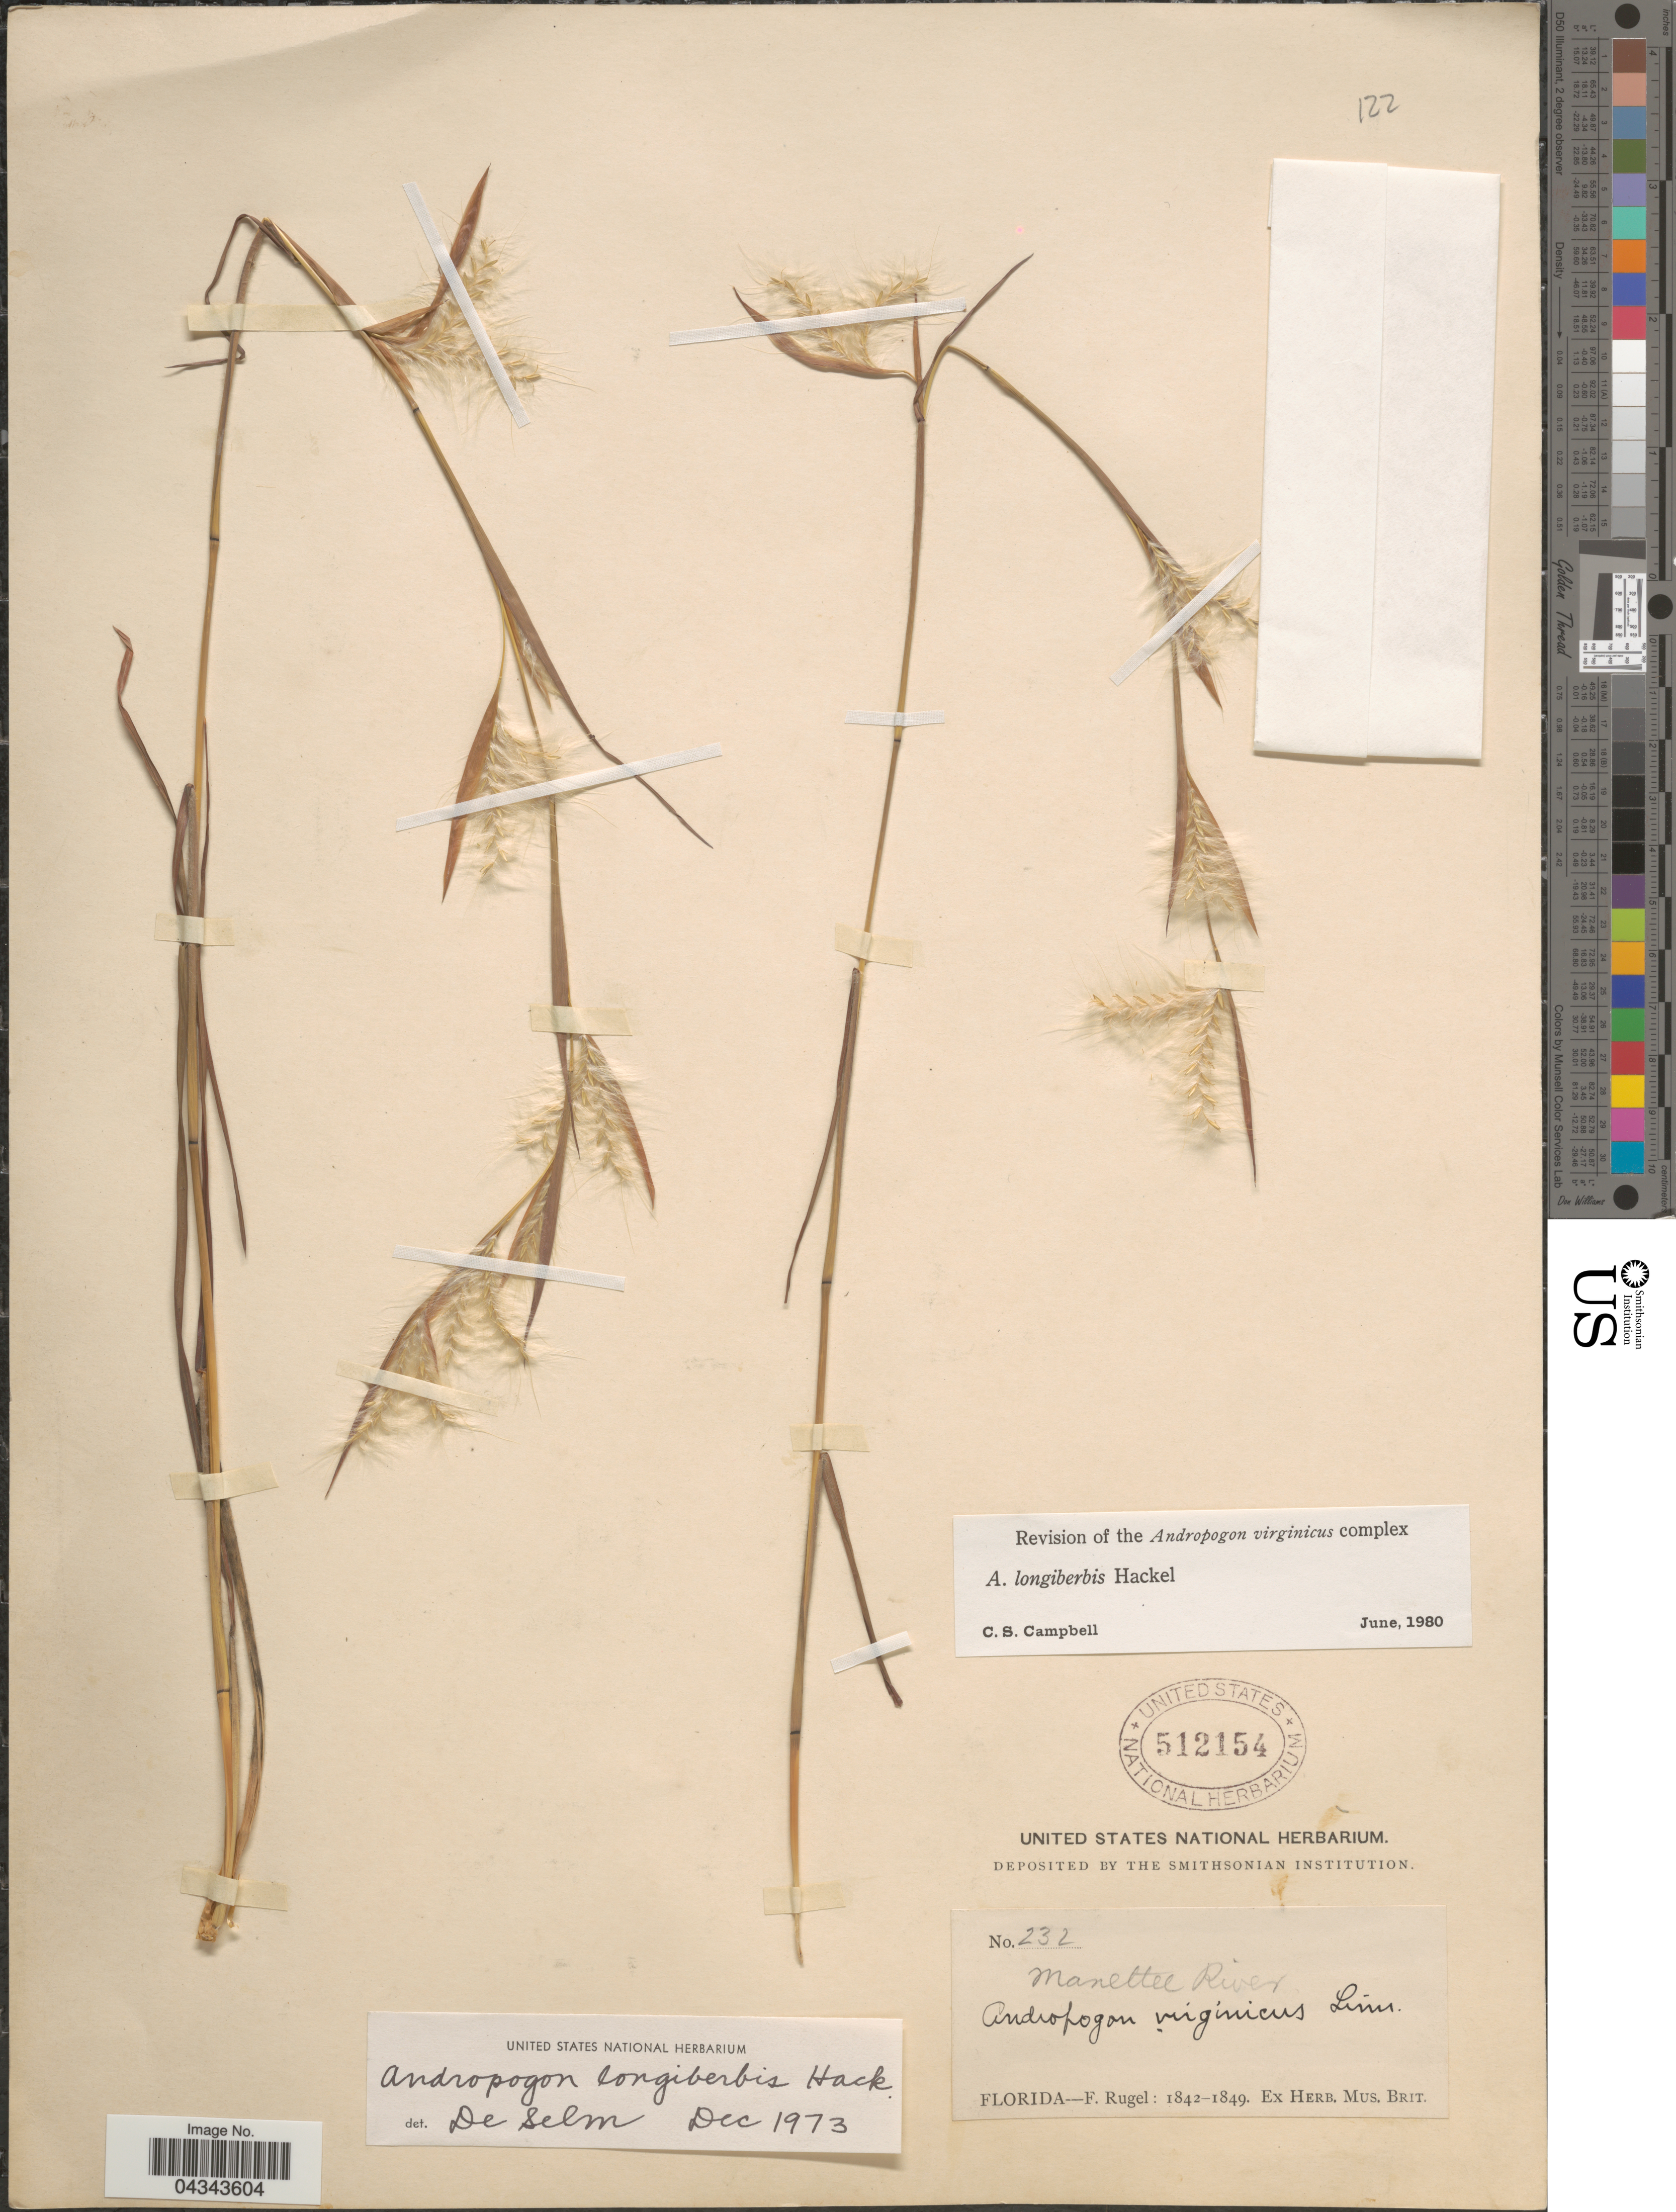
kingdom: Plantae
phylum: Tracheophyta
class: Liliopsida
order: Poales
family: Poaceae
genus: Andropogon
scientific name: Andropogon longiberbis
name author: Hack.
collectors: F. Rugel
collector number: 232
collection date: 1842/1849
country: United States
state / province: Florida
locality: Manettee River.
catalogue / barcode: US 512154